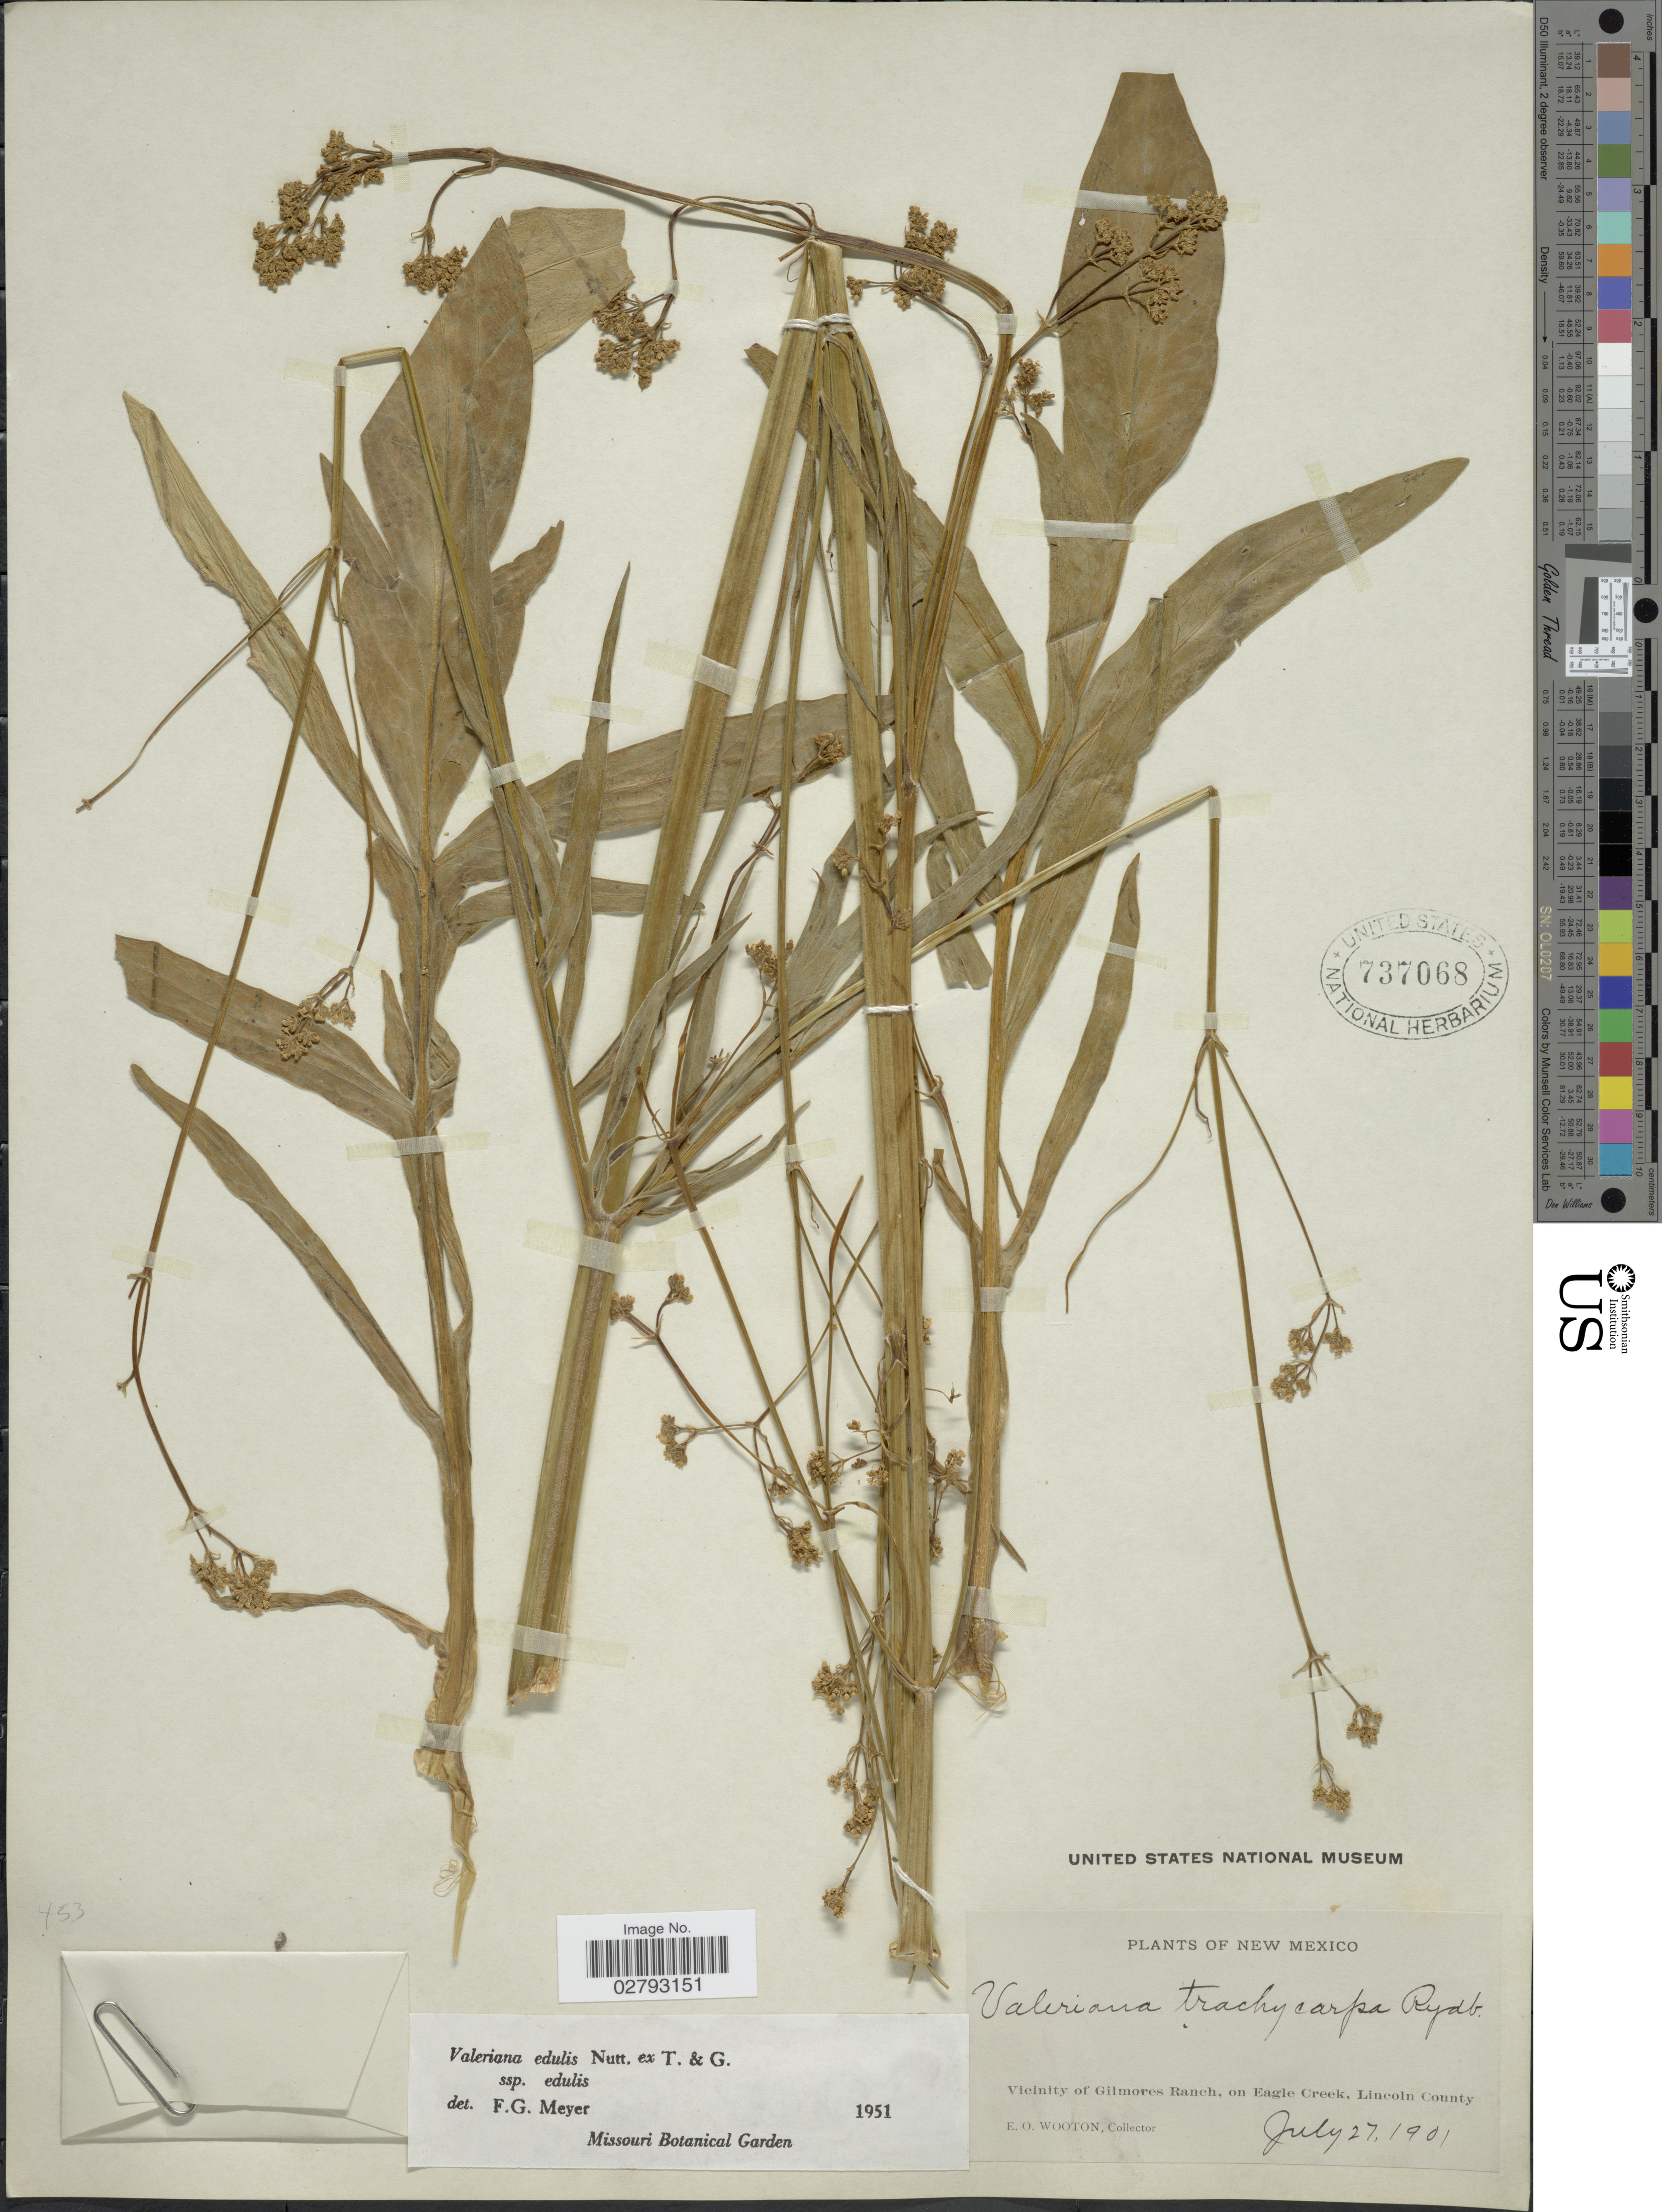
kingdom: Plantae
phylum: Tracheophyta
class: Magnoliopsida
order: Dipsacales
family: Caprifoliaceae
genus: Valeriana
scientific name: Valeriana edulis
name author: Nutt.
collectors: E. O. Wooton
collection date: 1901-07-27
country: United States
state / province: New Mexico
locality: Vicinity of Gilmores Ranch, on Eagle Creek, Lincoln County.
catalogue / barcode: US 737068